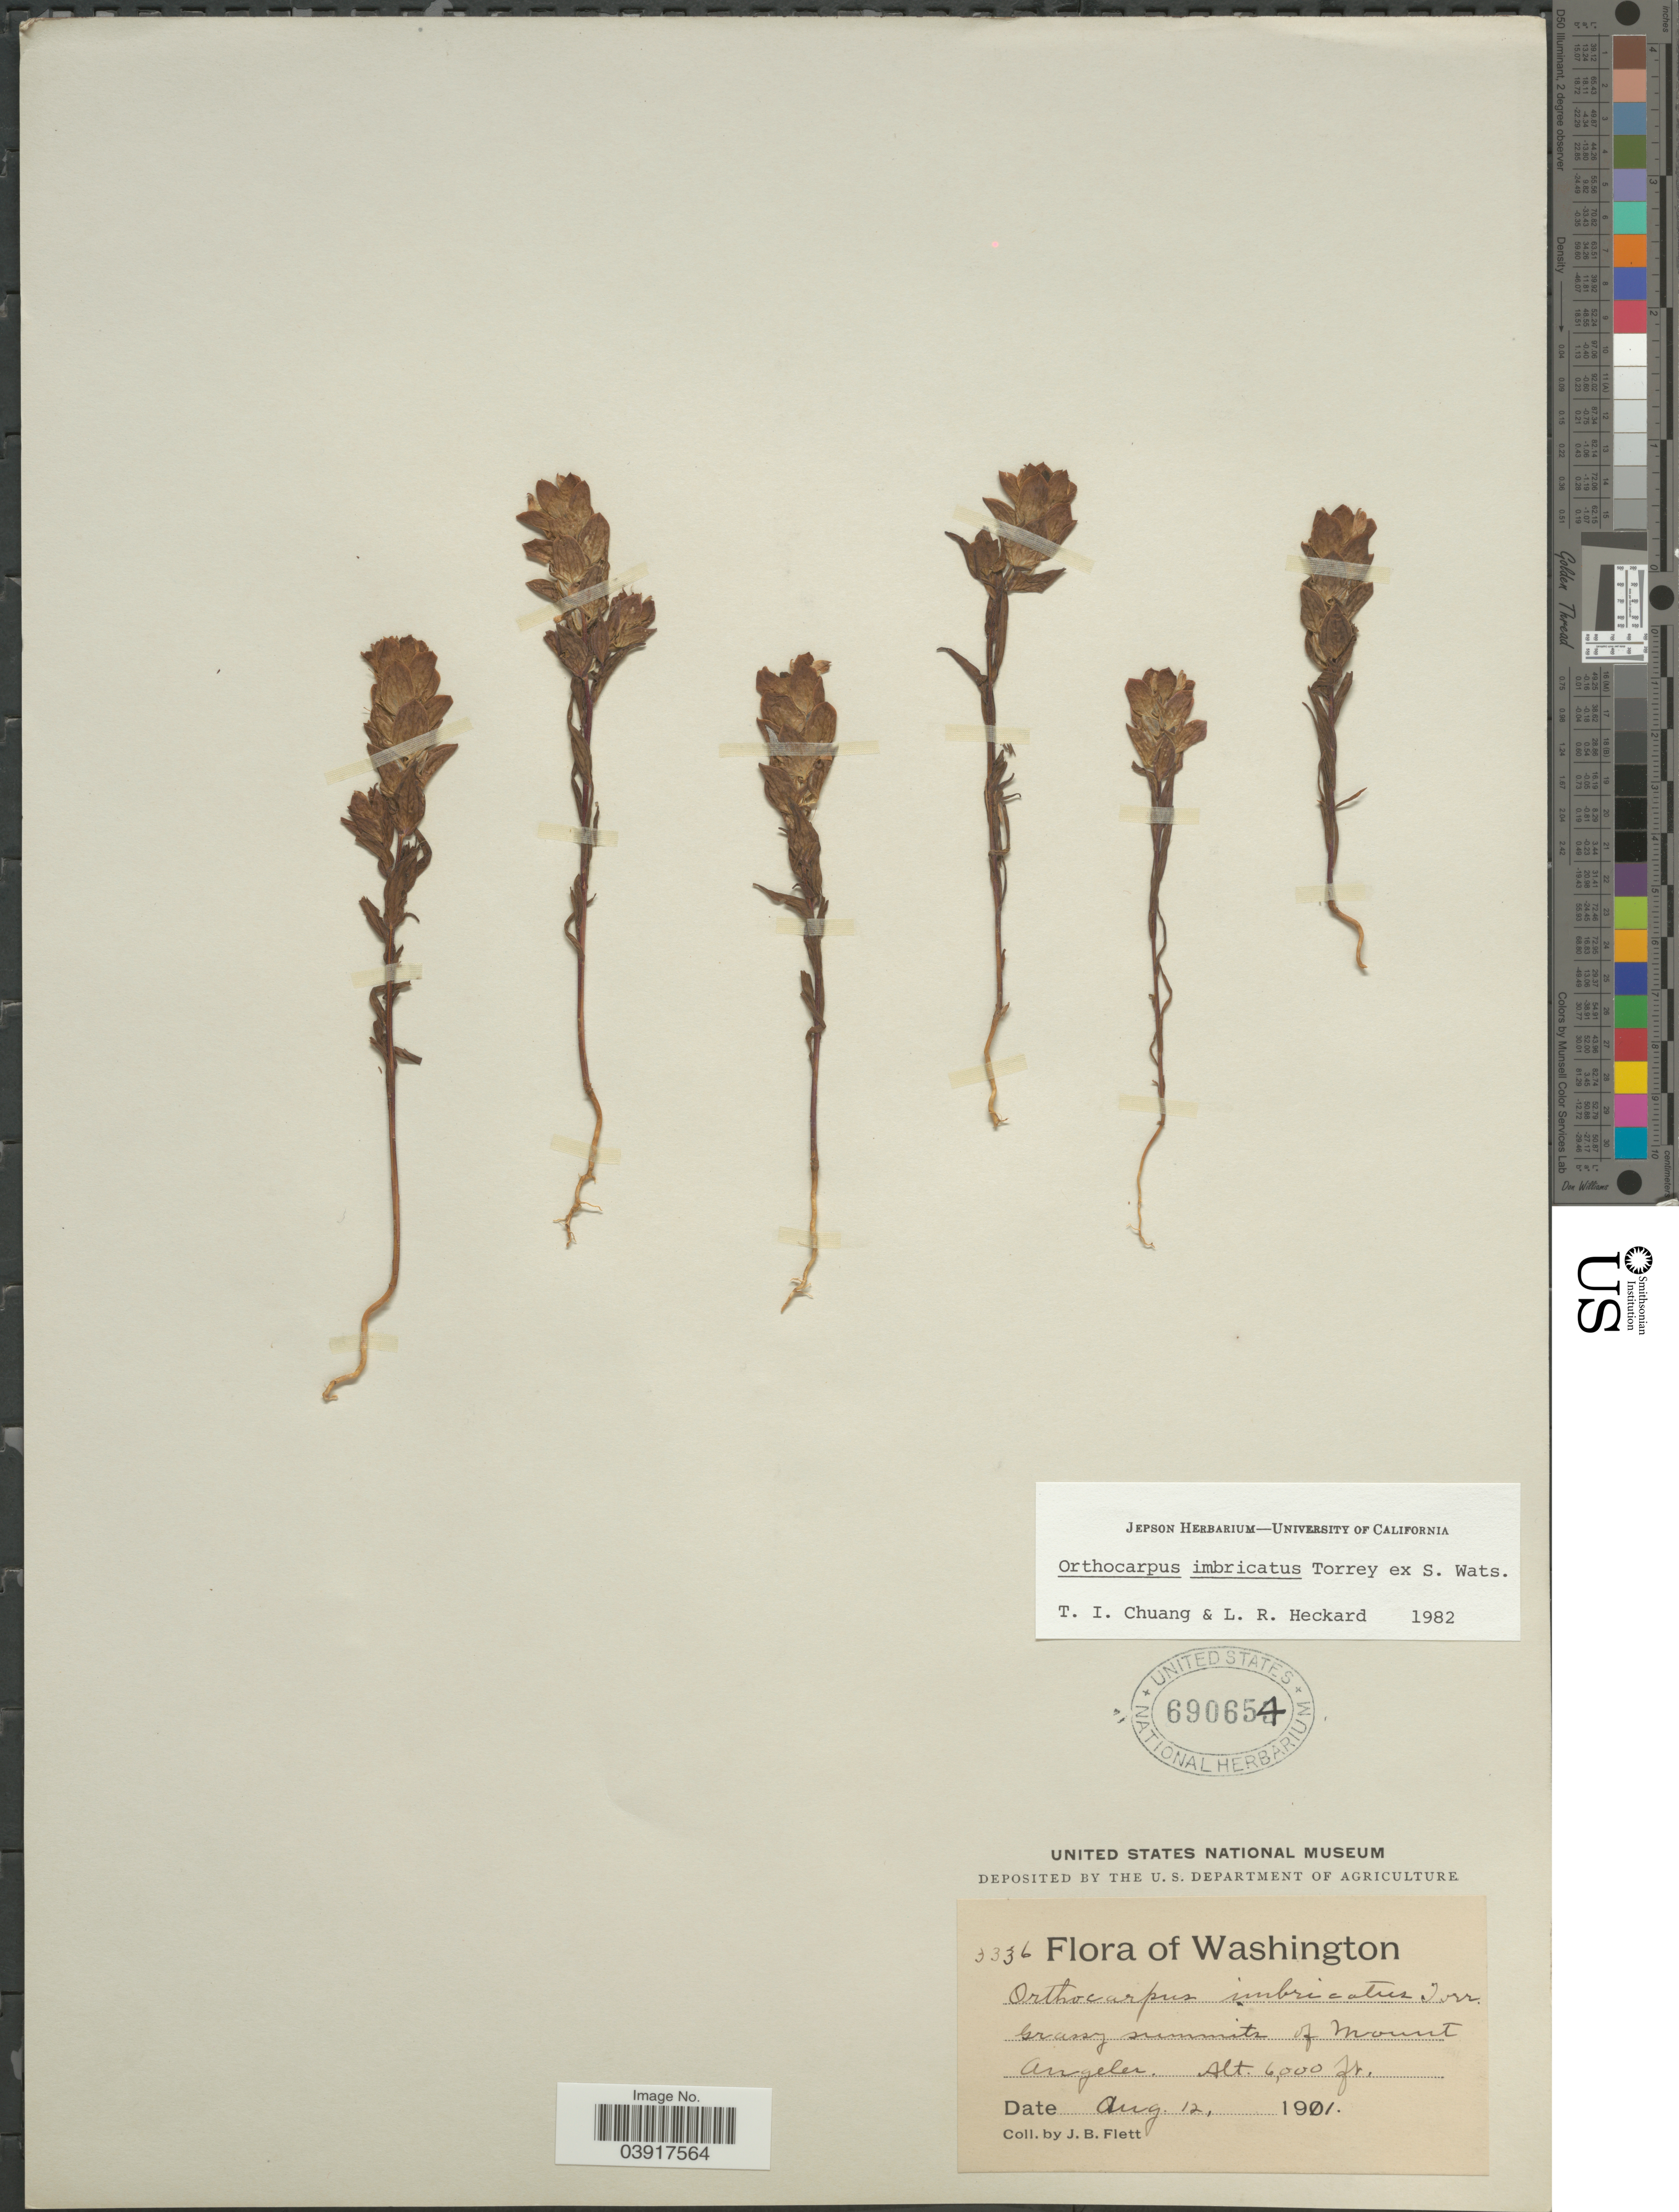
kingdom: Plantae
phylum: Tracheophyta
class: Magnoliopsida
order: Lamiales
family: Orobanchaceae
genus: Orthocarpus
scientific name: Orthocarpus imbricatus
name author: Torr. ex S. Watson in C. King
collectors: J. Flett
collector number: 3336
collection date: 1911-08-12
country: United States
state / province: Washington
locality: Grassy summits of Mount Angeles.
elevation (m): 1829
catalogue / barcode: US 690654